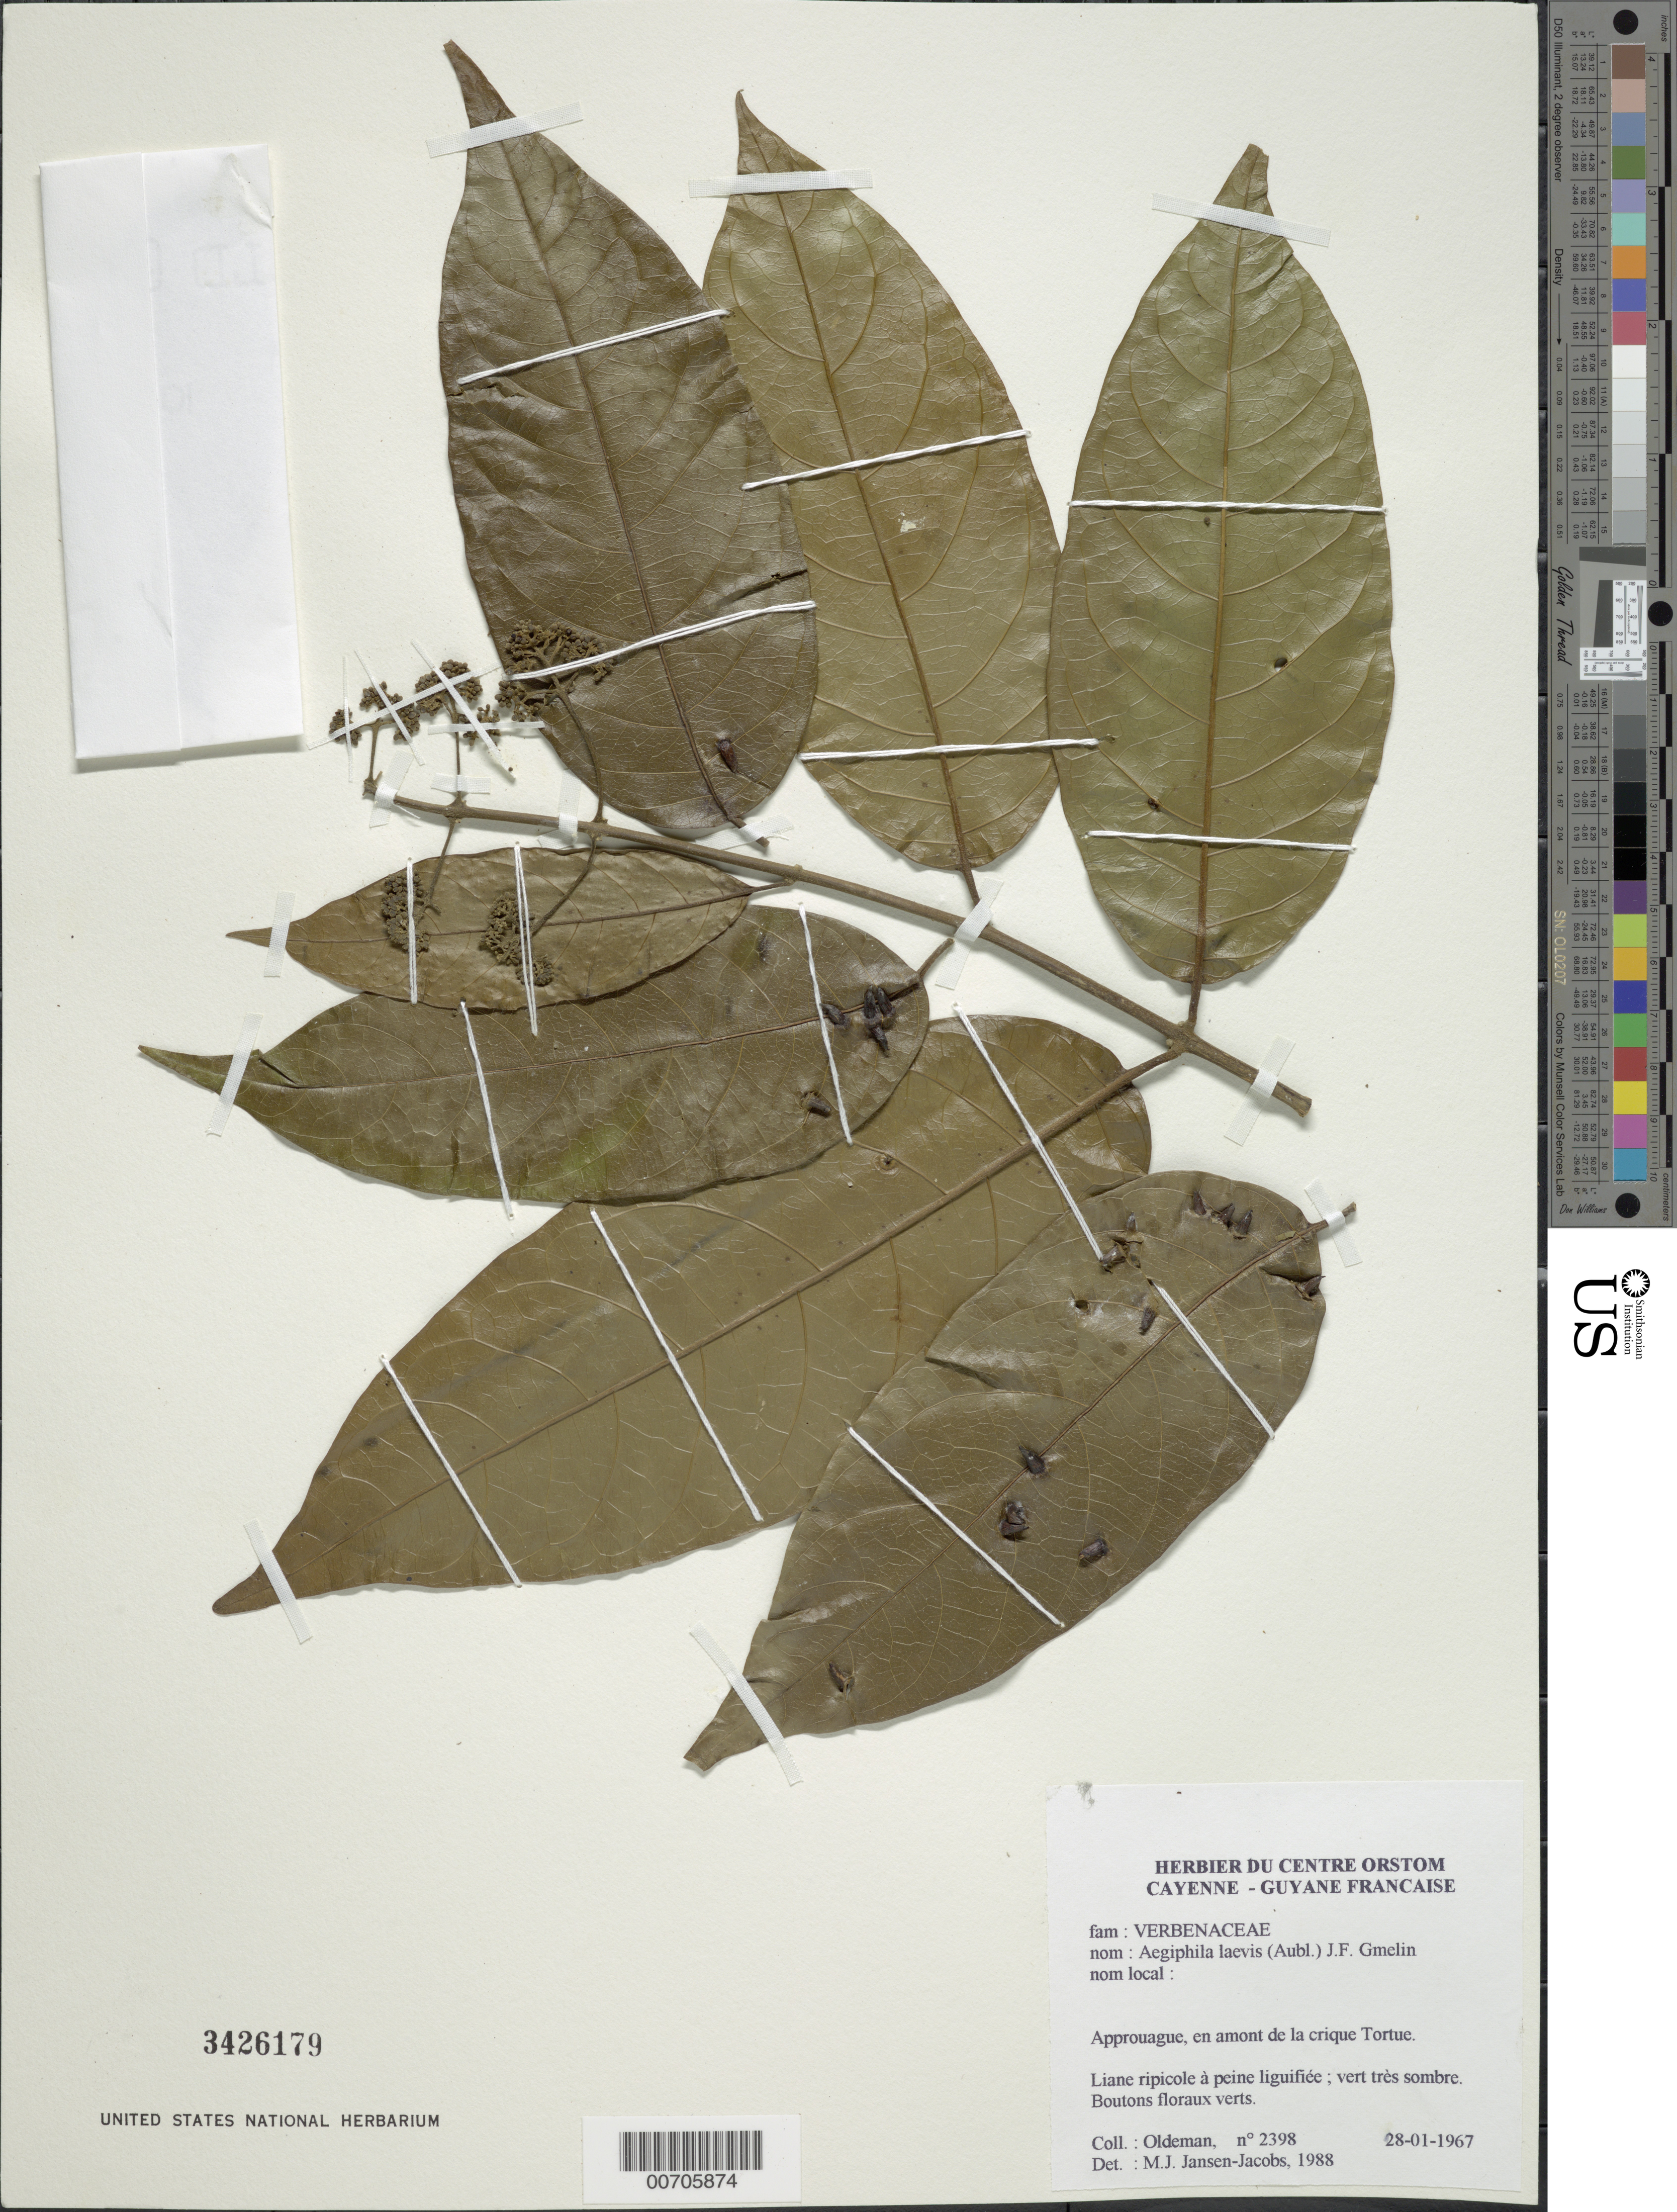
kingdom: Plantae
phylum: Tracheophyta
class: Magnoliopsida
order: Lamiales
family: Lamiaceae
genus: Aegiphila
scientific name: Aegiphila laevis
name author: (Aubl.) J.F. Gmel.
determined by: Jansen-Jacobs, M. J., (U), Nationaal Herbarium Nederland, Utrecht University branch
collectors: R. Oldeman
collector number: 2398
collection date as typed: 28-Jan-67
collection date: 1967-01-28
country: French Guiana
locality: Crique Tortue - Bassin de l'Approuague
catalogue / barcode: US 3426179